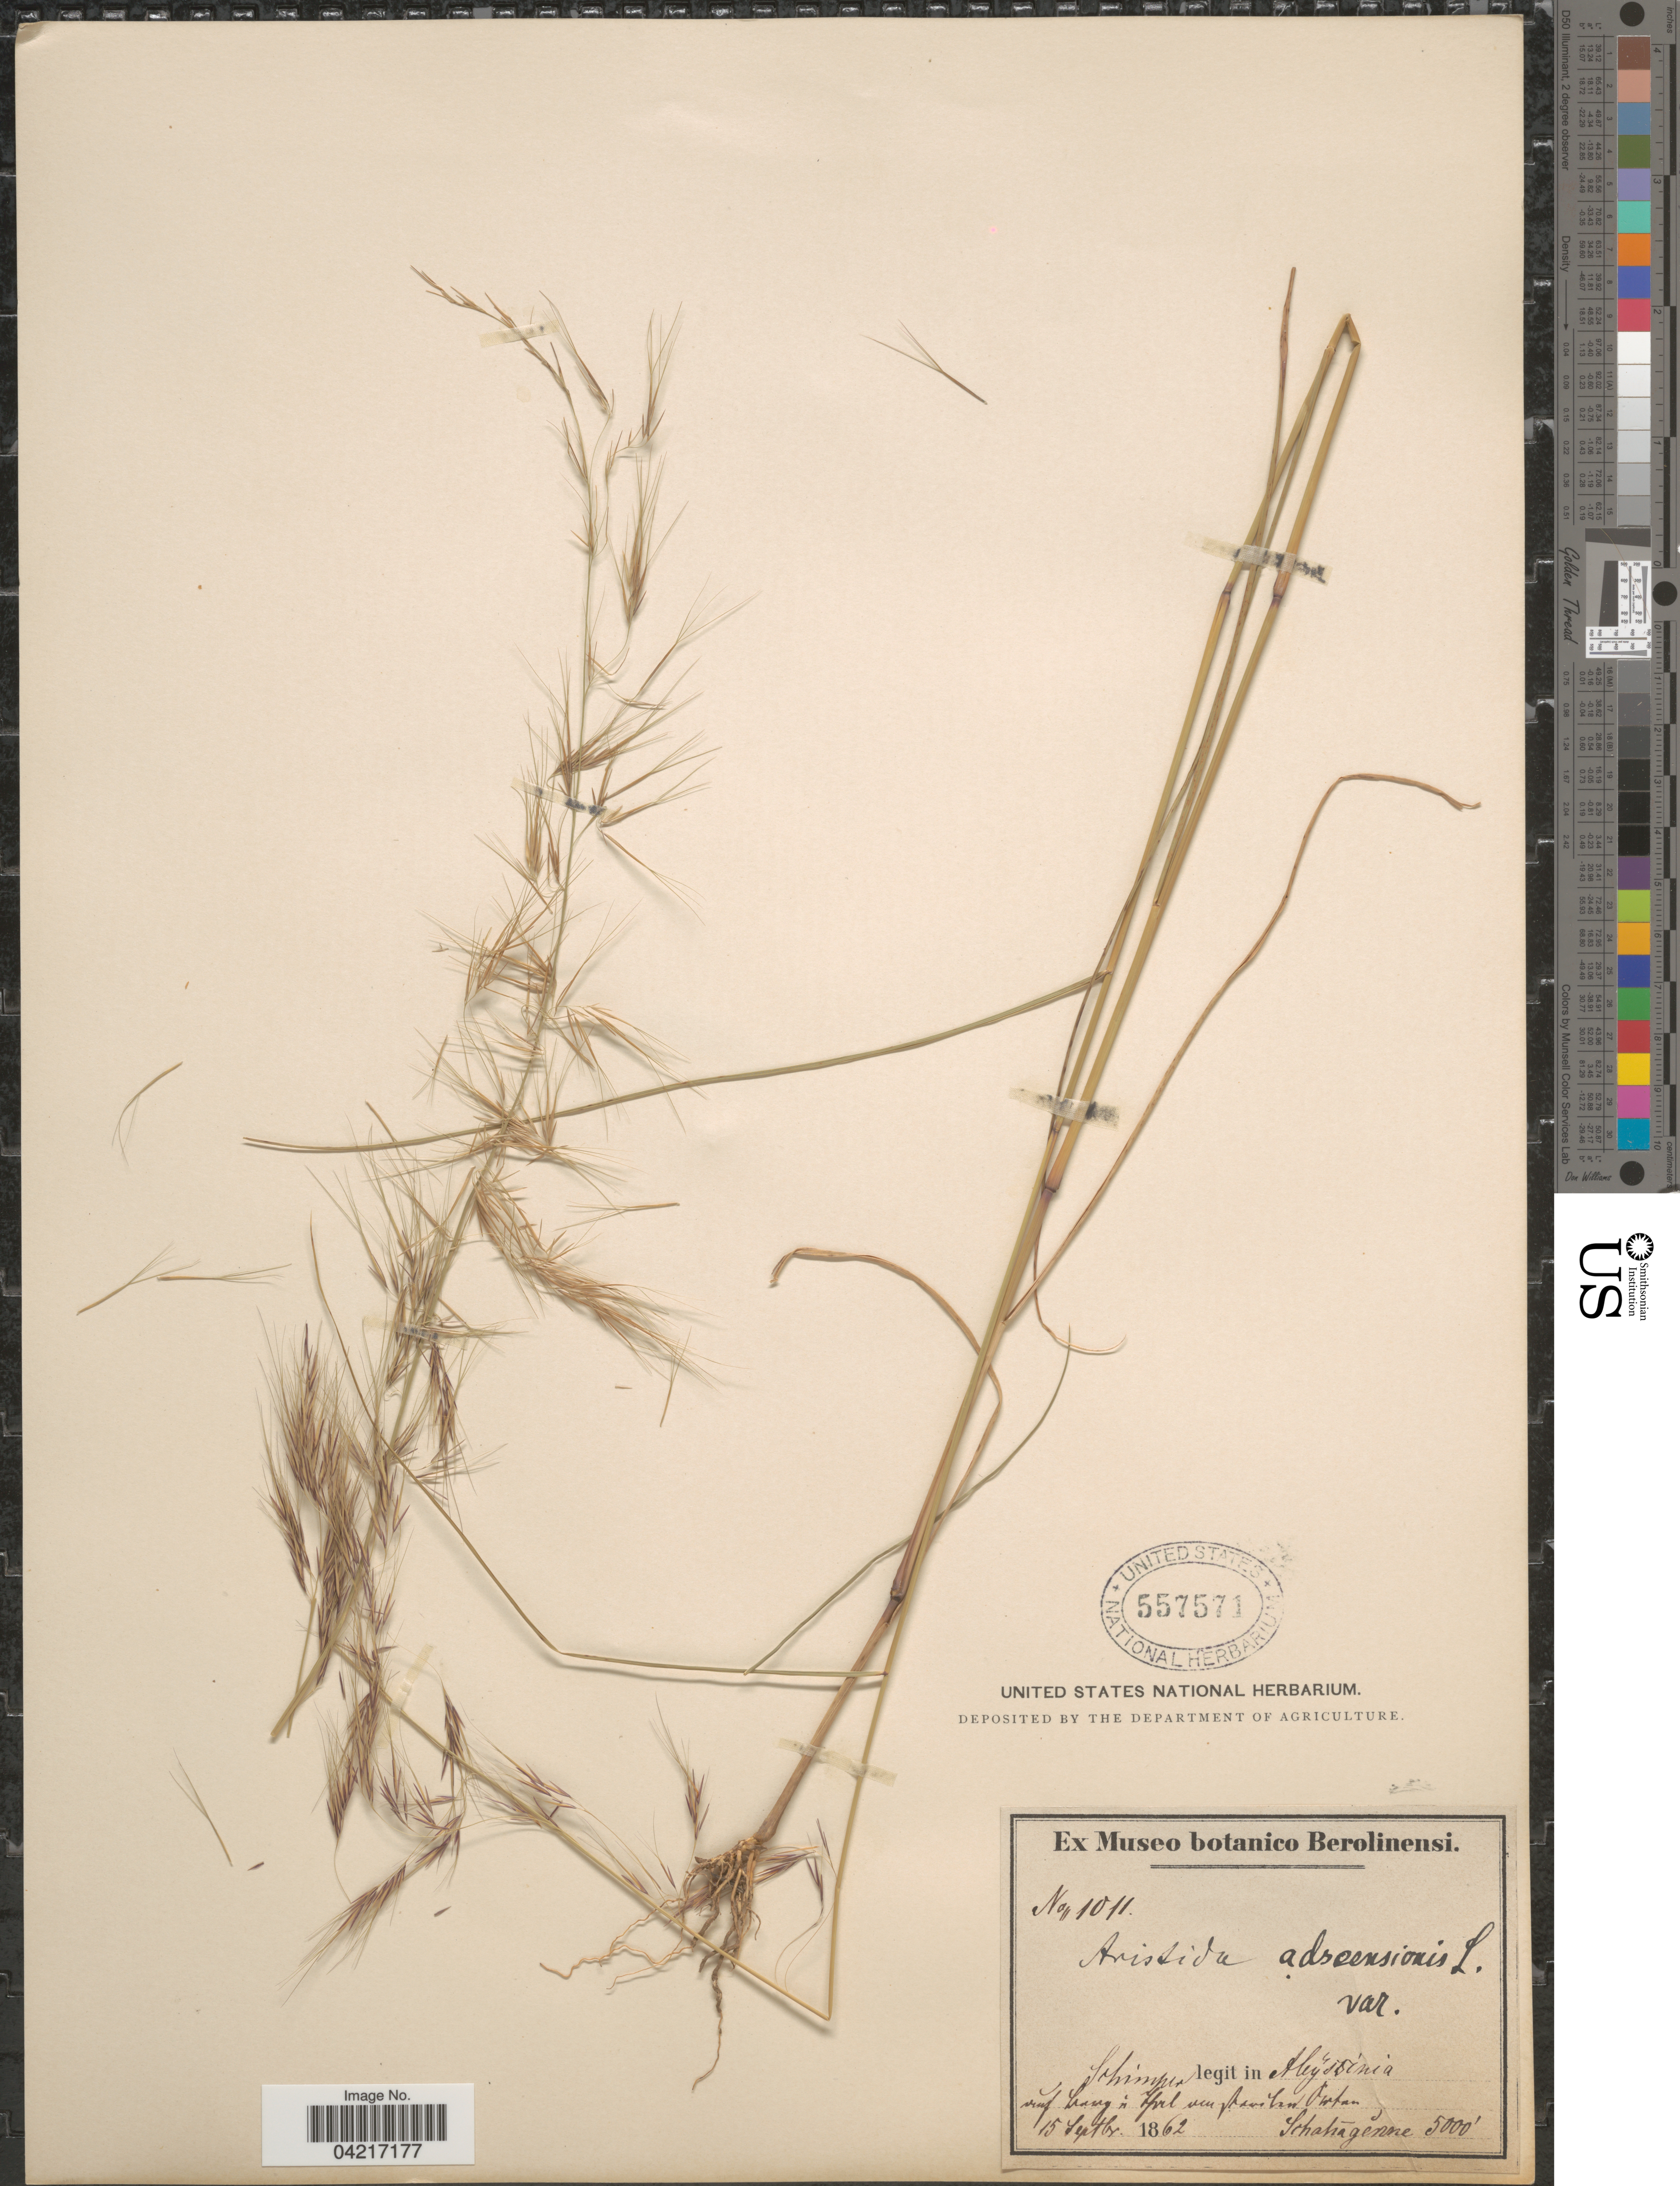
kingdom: Plantae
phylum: Tracheophyta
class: Liliopsida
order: Poales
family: Poaceae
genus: Aristida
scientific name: Aristida adscensionis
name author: L.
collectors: -. Schimper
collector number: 1011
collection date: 1862-09-15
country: Ethiopia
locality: Abÿssinia. [illegible text].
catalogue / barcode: US 557571